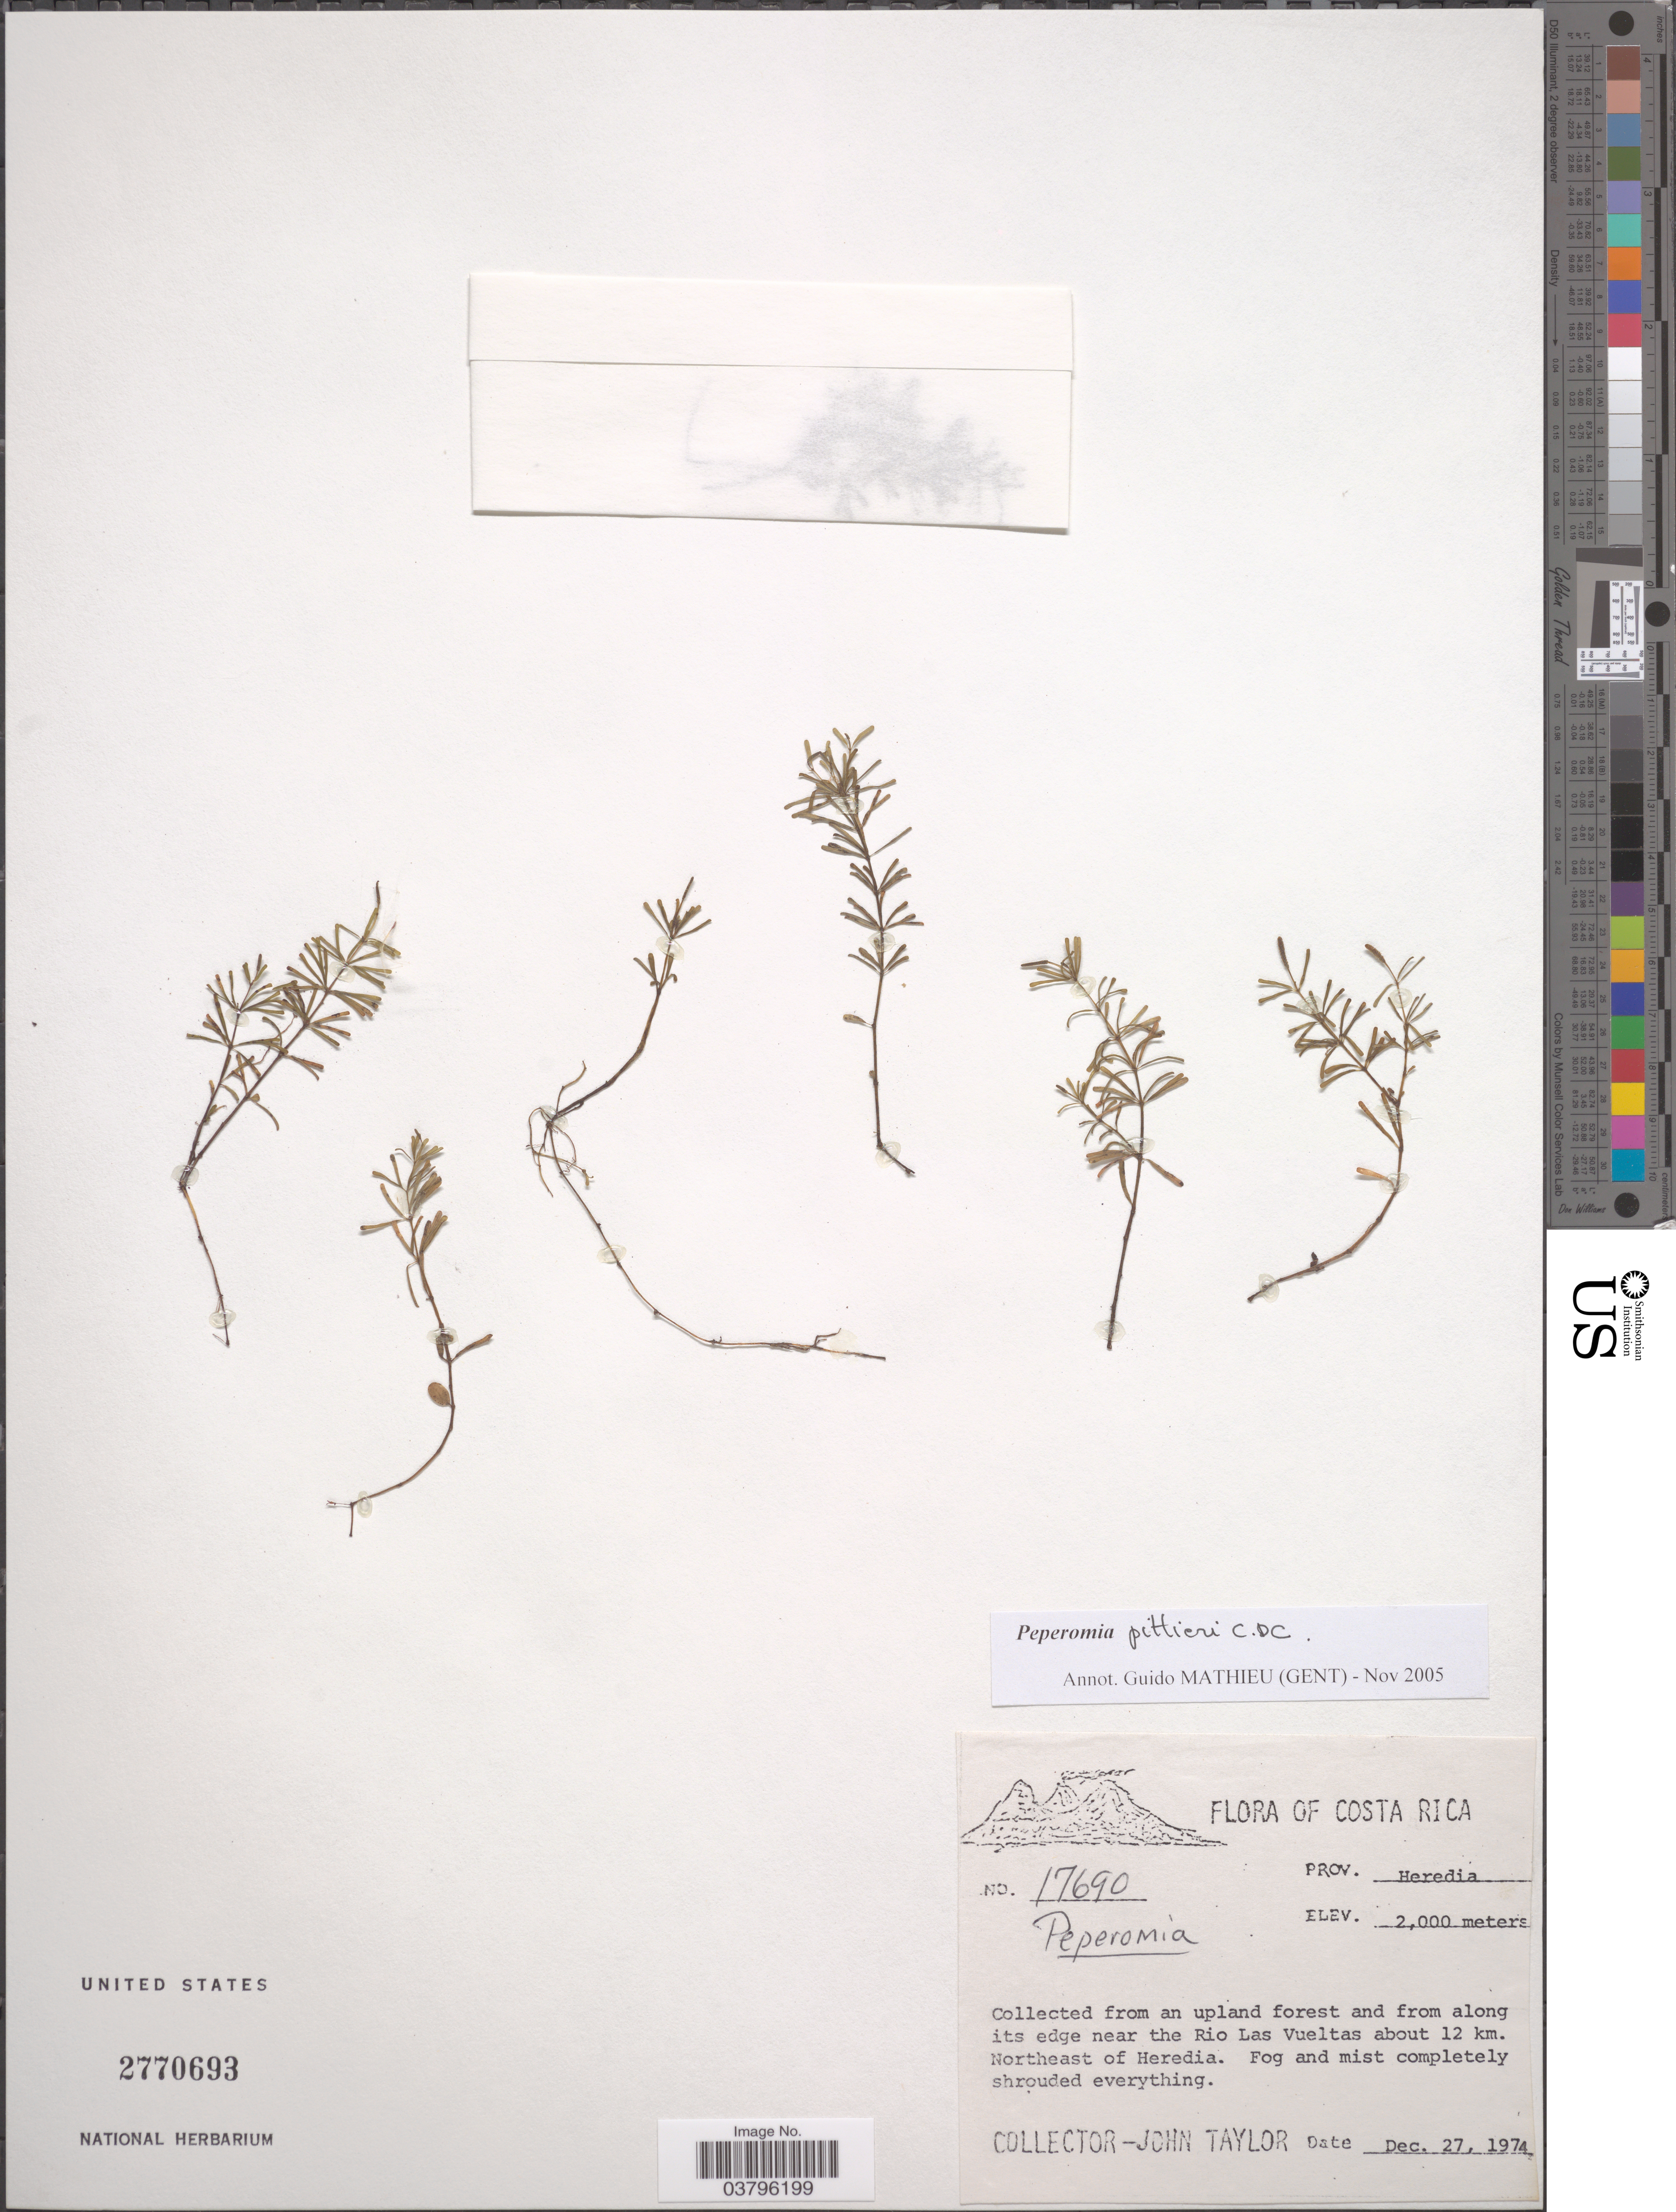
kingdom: Plantae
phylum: Tracheophyta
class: Magnoliopsida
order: Piperales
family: Piperaceae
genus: Peperomia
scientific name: Peperomia pittieri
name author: C. DC.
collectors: J. Taylor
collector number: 17690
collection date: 1974-12-27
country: Costa Rica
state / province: Heredia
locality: Near the Rio Las Vueltas about 12 km. Northeast of Heredia.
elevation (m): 2000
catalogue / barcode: US 2770693